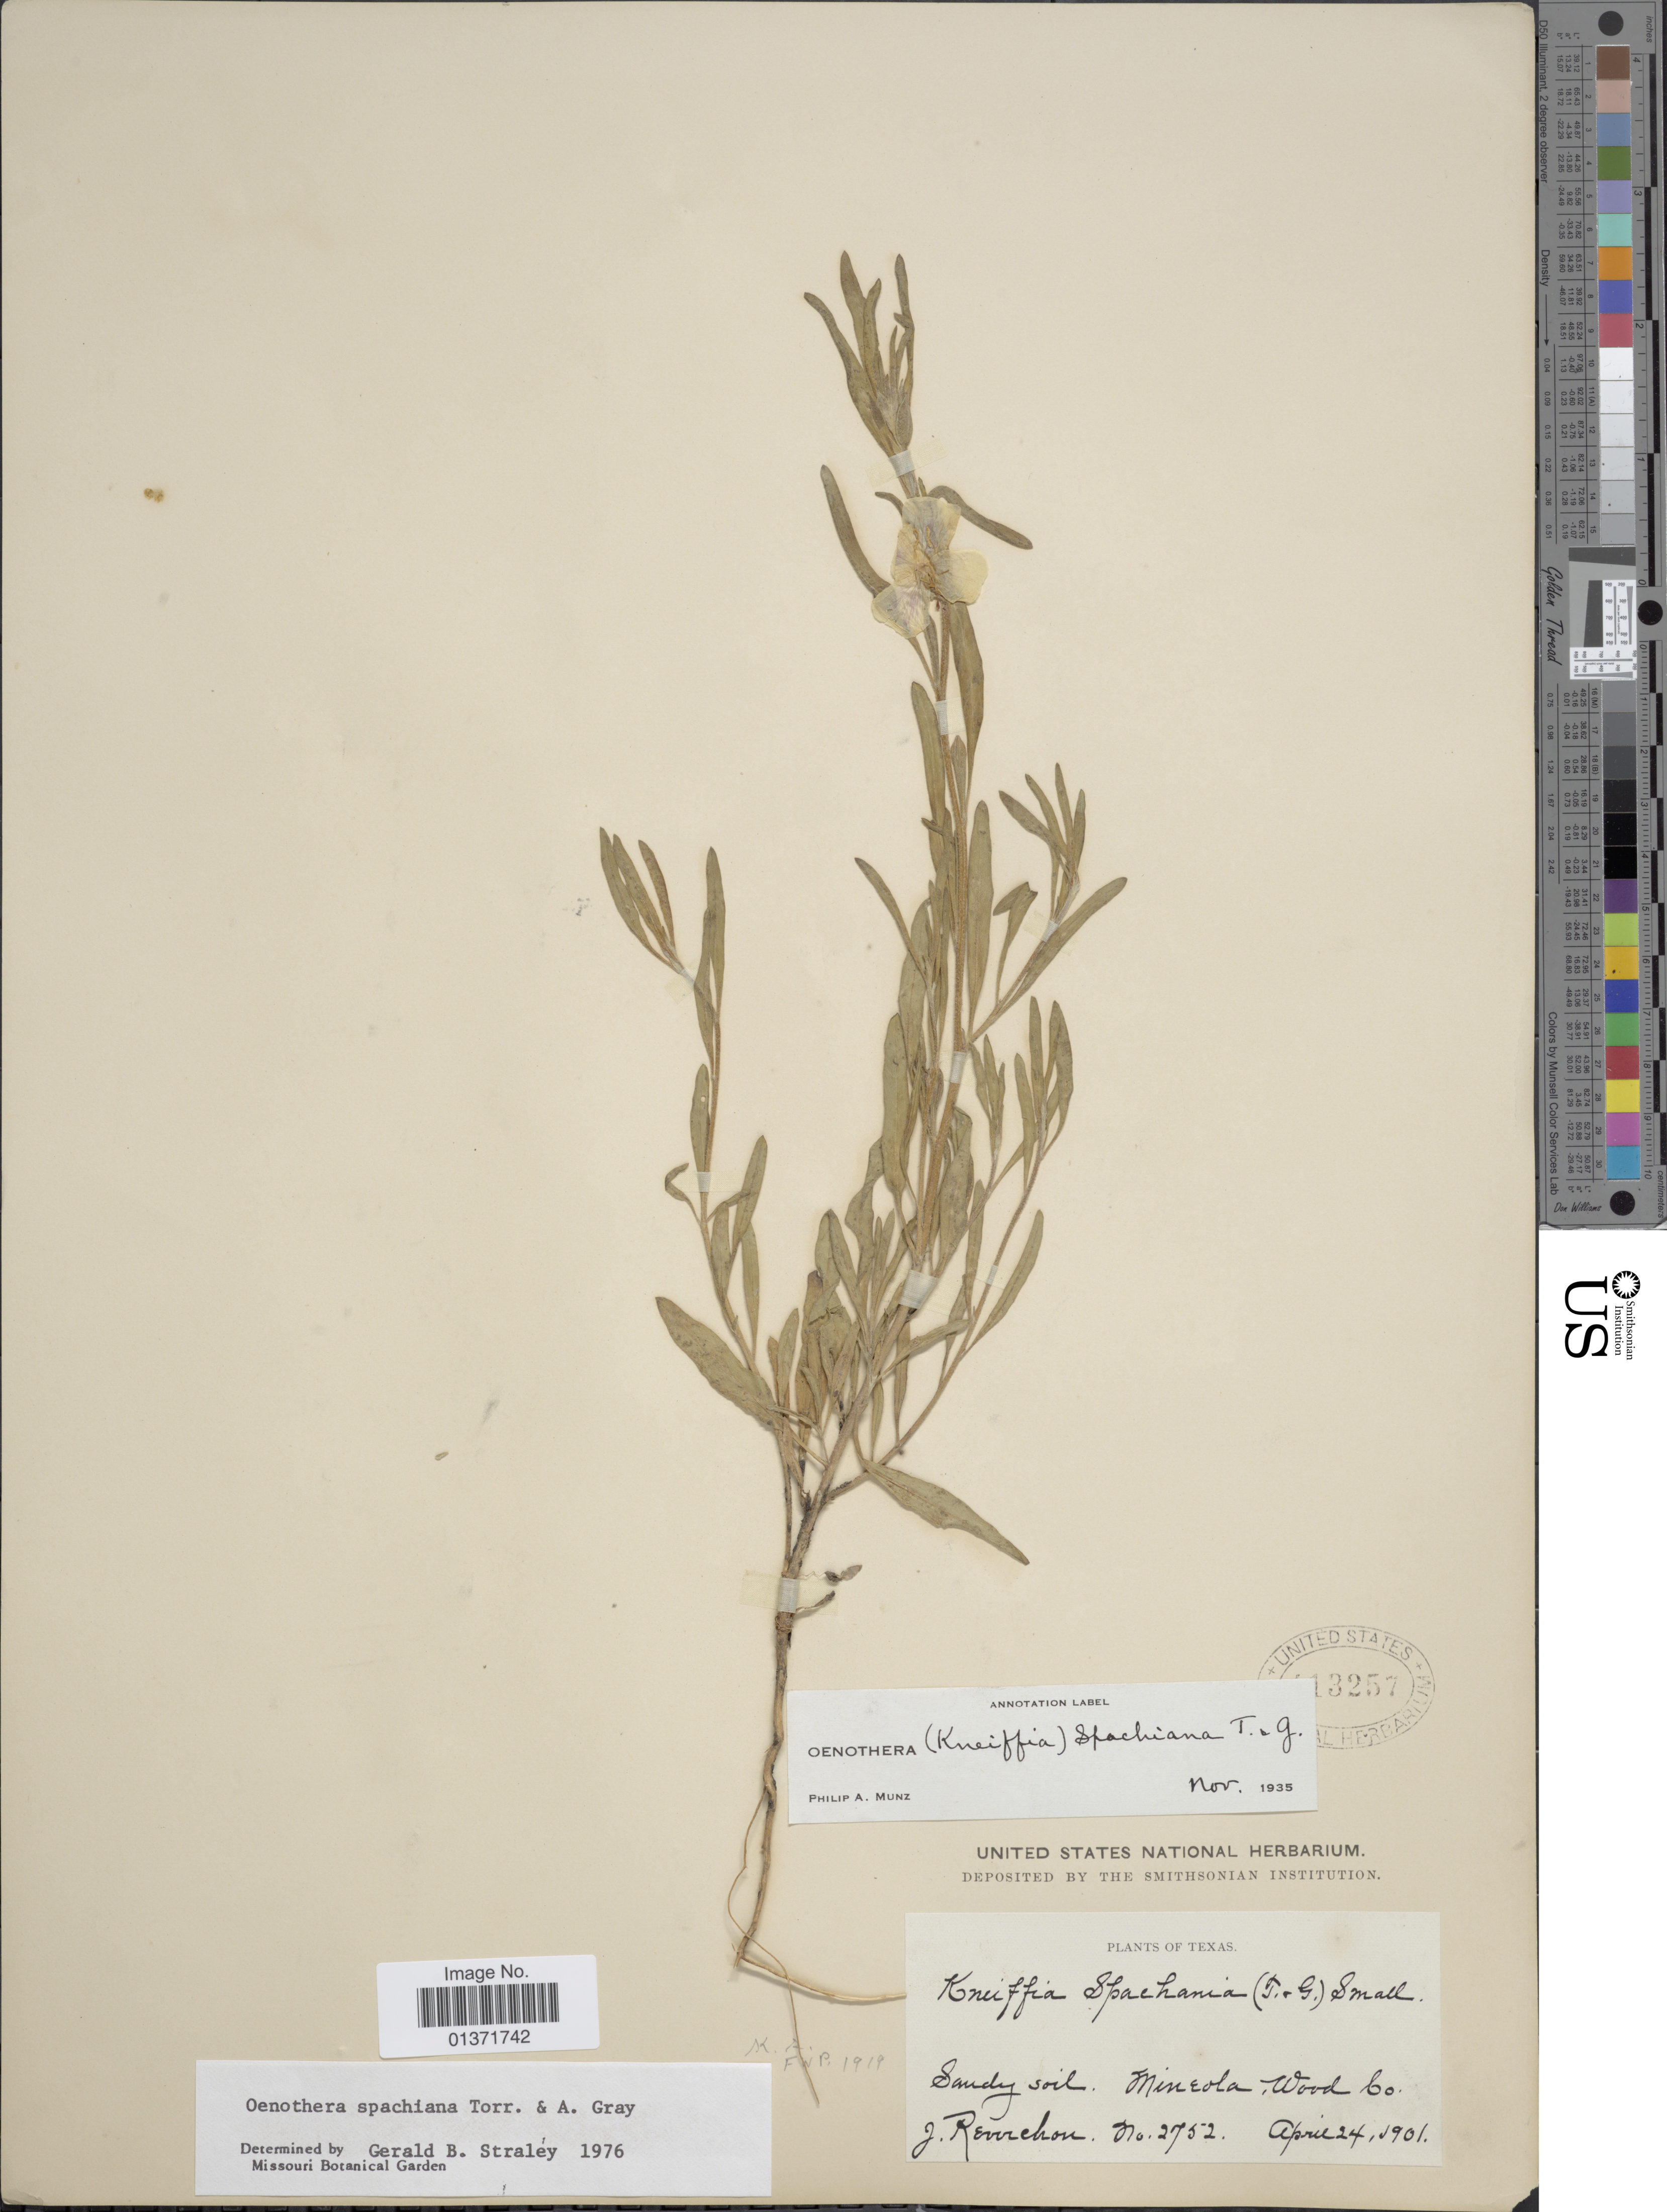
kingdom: Plantae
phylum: Tracheophyta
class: Magnoliopsida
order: Myrtales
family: Onagraceae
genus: Oenothera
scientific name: Oenothera spachiana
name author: Torr. & A. Gray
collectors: J. Reverchon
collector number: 2752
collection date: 1901-04-24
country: United States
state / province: Texas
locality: Mineola, Wood Co.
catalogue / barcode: US 413257